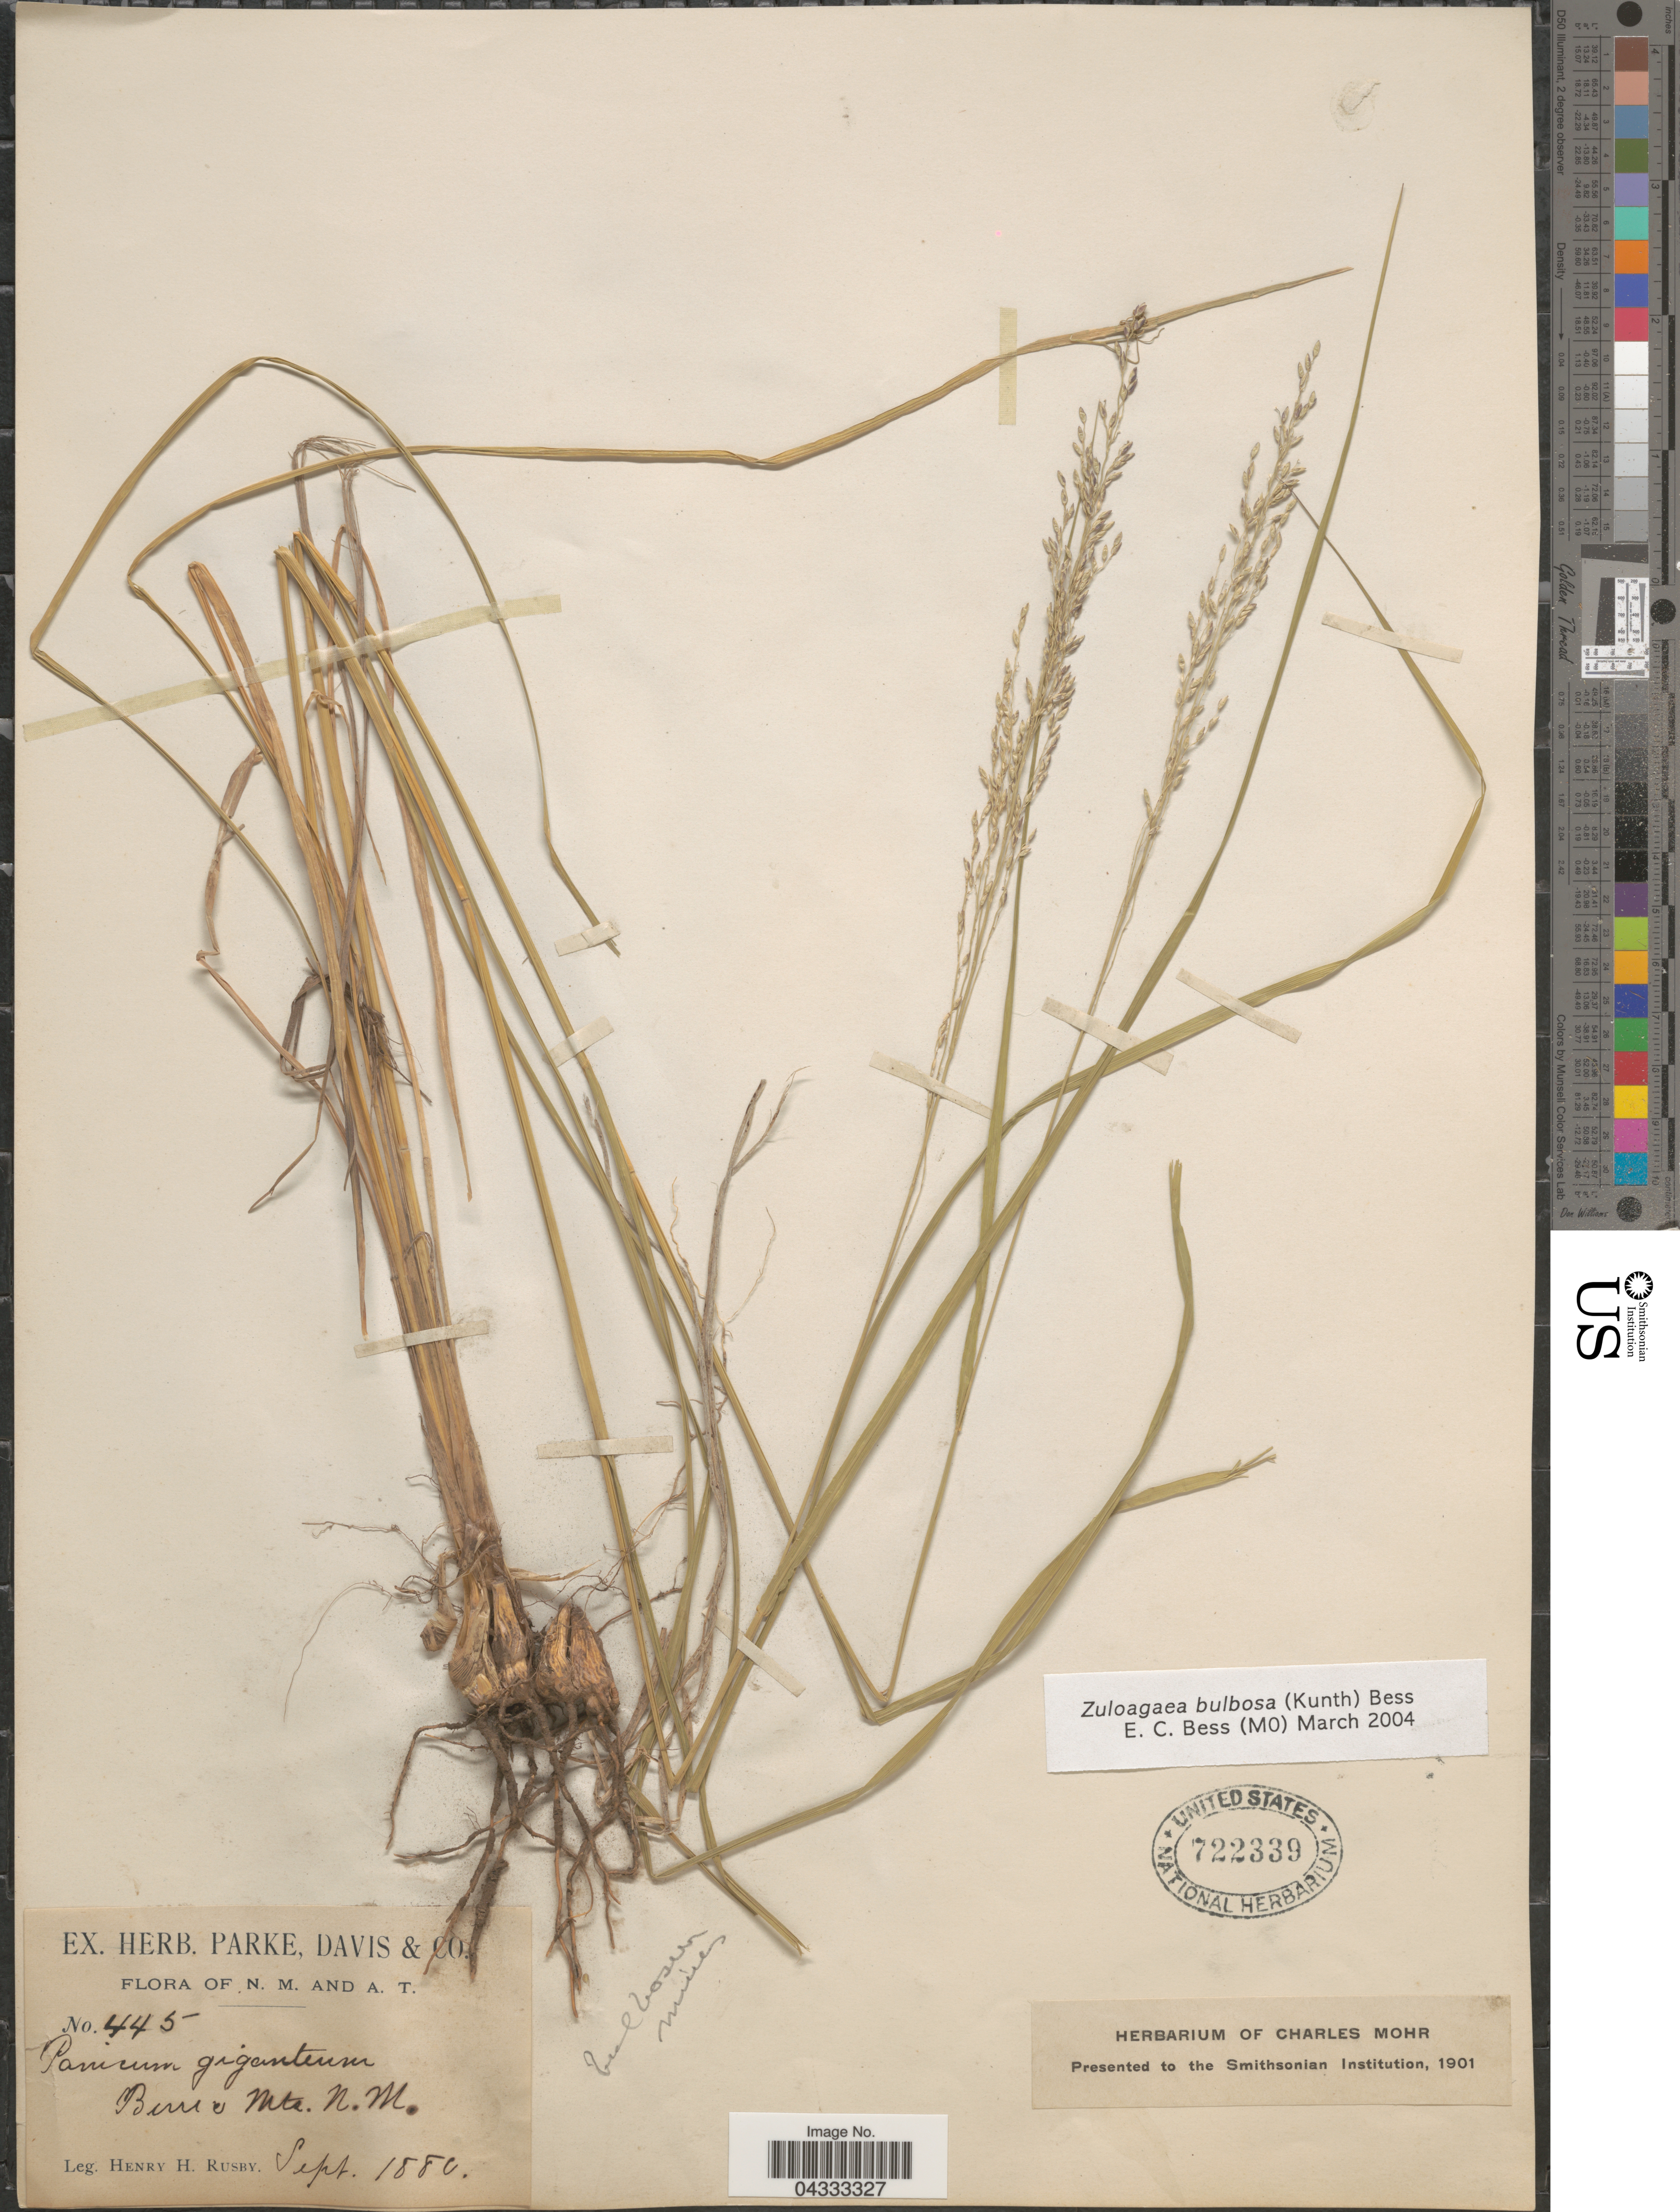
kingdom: Plantae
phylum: Tracheophyta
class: Liliopsida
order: Poales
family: Poaceae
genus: Zuloagaea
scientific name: Zuloagaea bulbosa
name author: (Kunth) E. Bess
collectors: H. H. Rusby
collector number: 445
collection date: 1880-09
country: United States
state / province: New Mexico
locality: N.M. and A.T. Burro Mts.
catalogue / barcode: US 722339